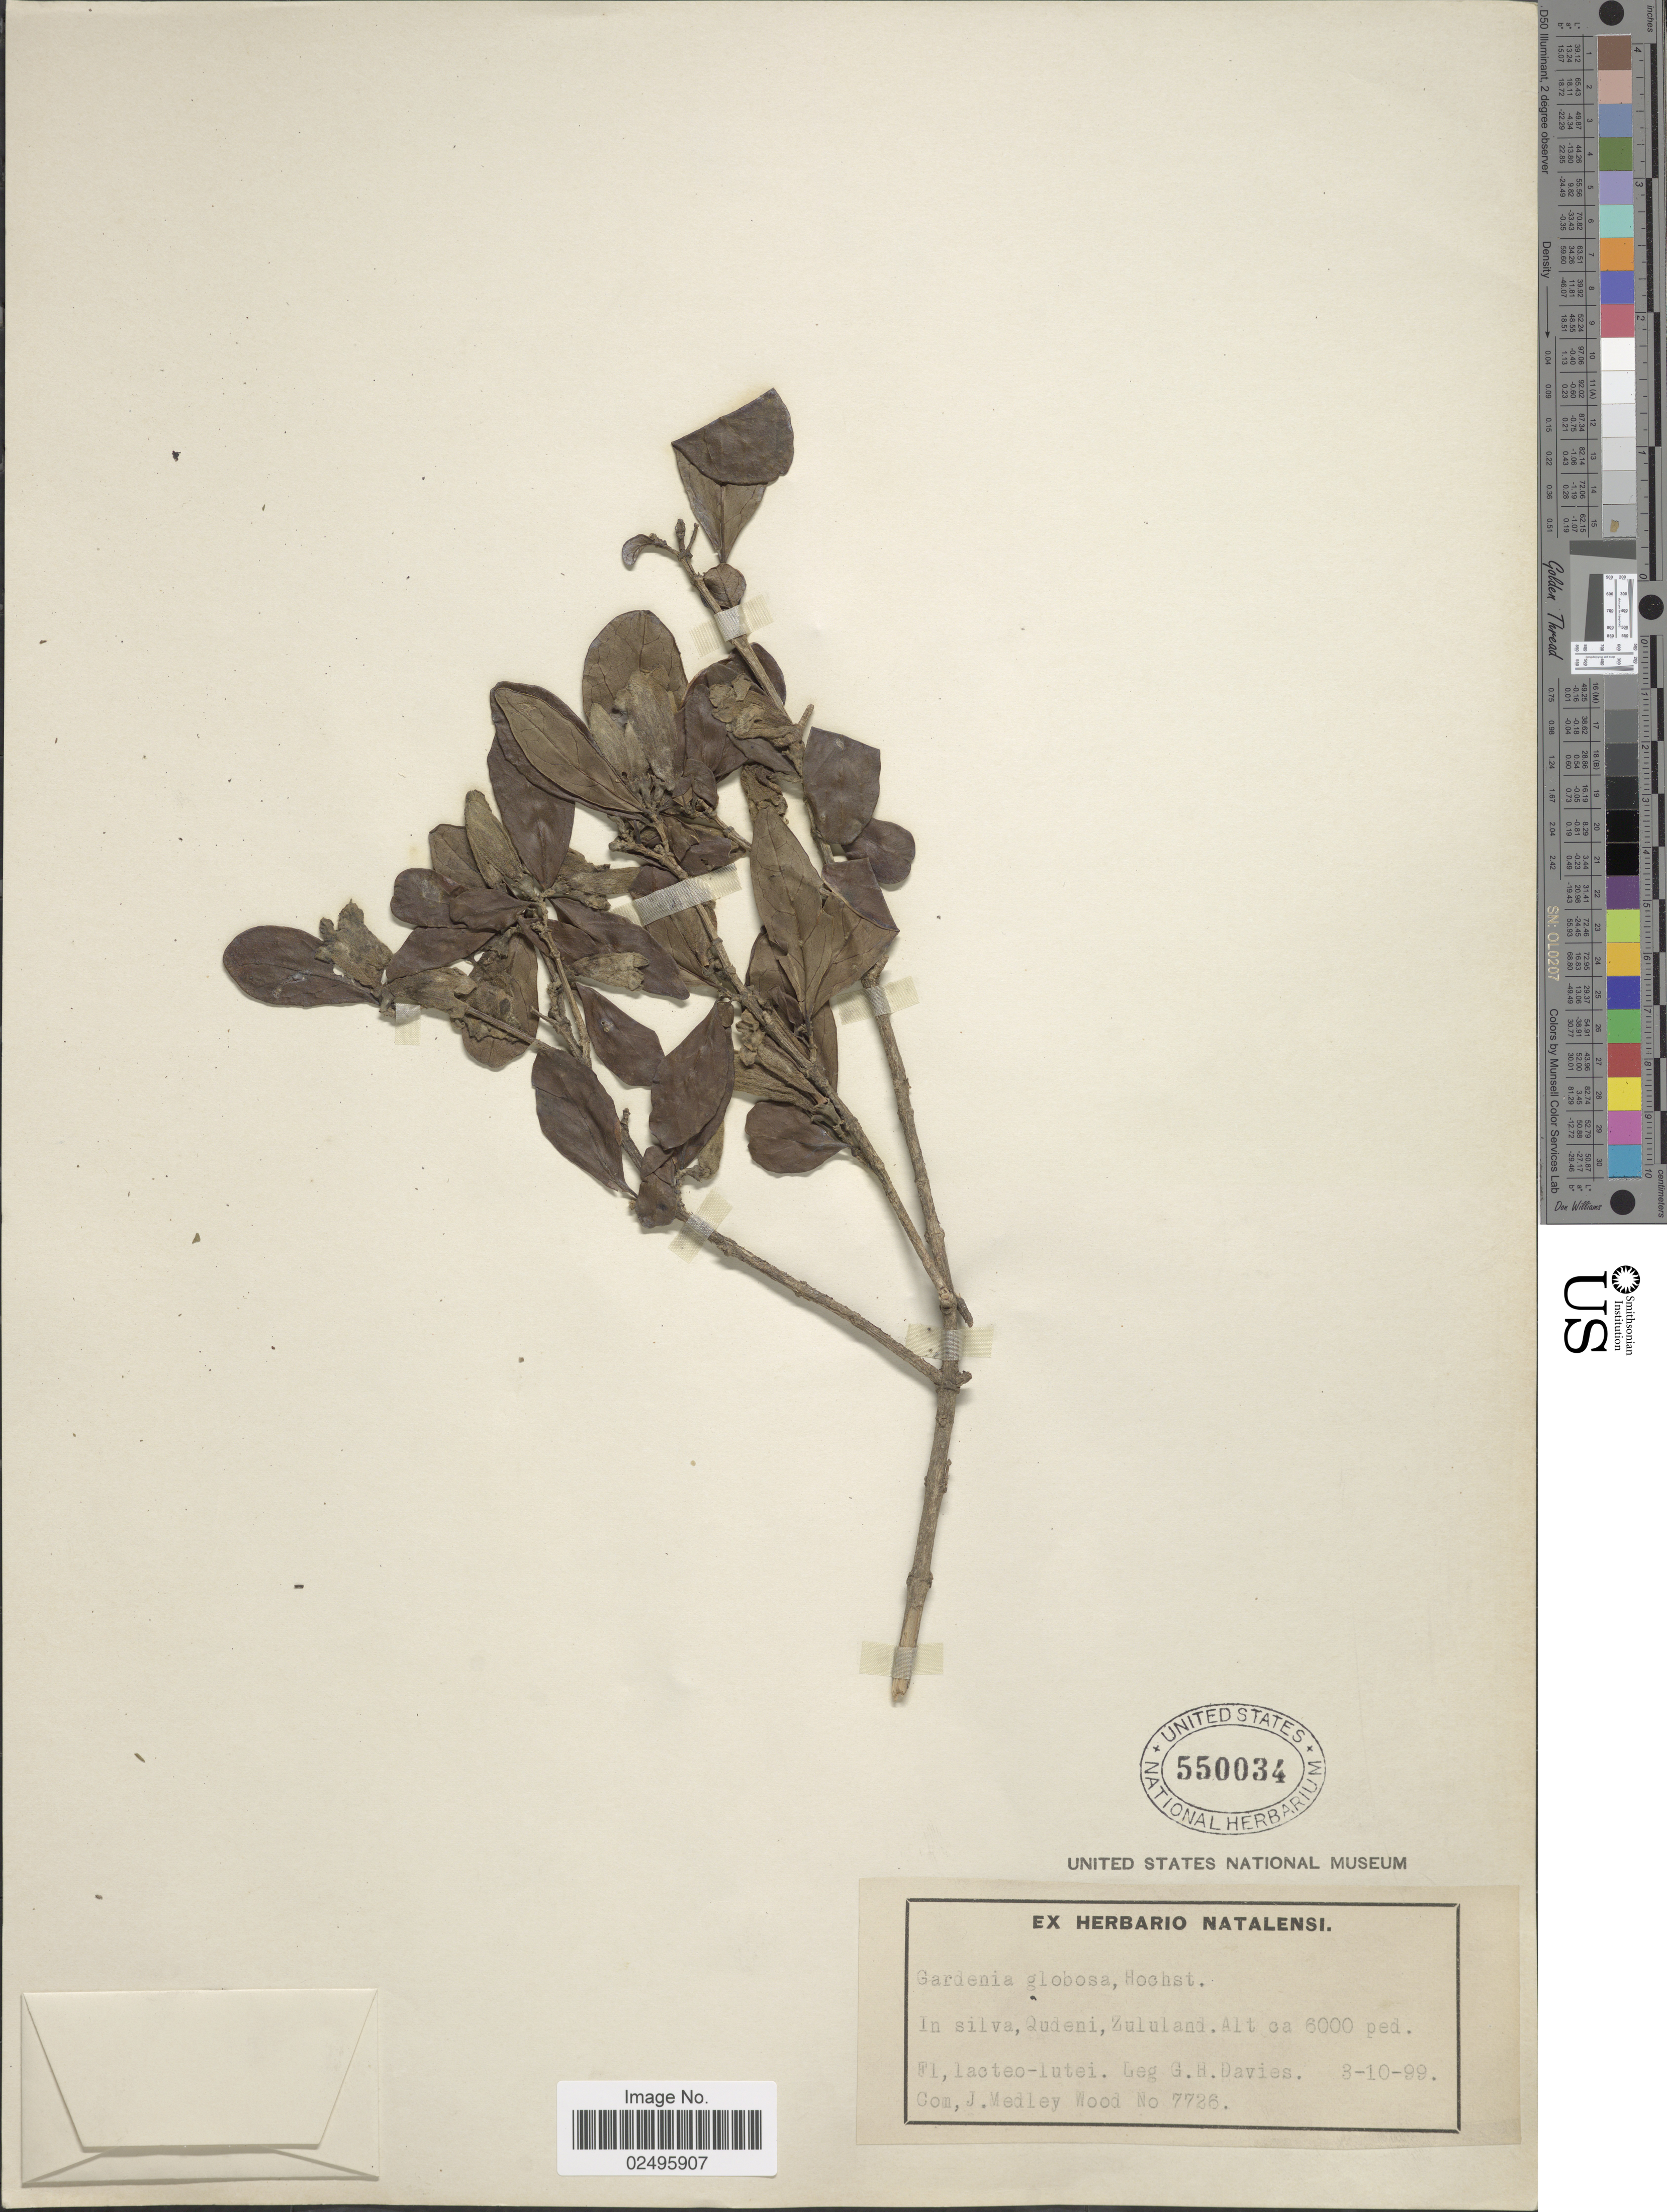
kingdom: Plantae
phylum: Tracheophyta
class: Magnoliopsida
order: Gentianales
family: Rubiaceae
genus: Rothmannia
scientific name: Rothmannia globosa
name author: (Hochst.) Keay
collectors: G. Davies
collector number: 7726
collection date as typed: Transcribed d/m/y: 3/10/99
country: South Africa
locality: In silva, Qudeni, Zululand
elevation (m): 1829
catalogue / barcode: US 550034